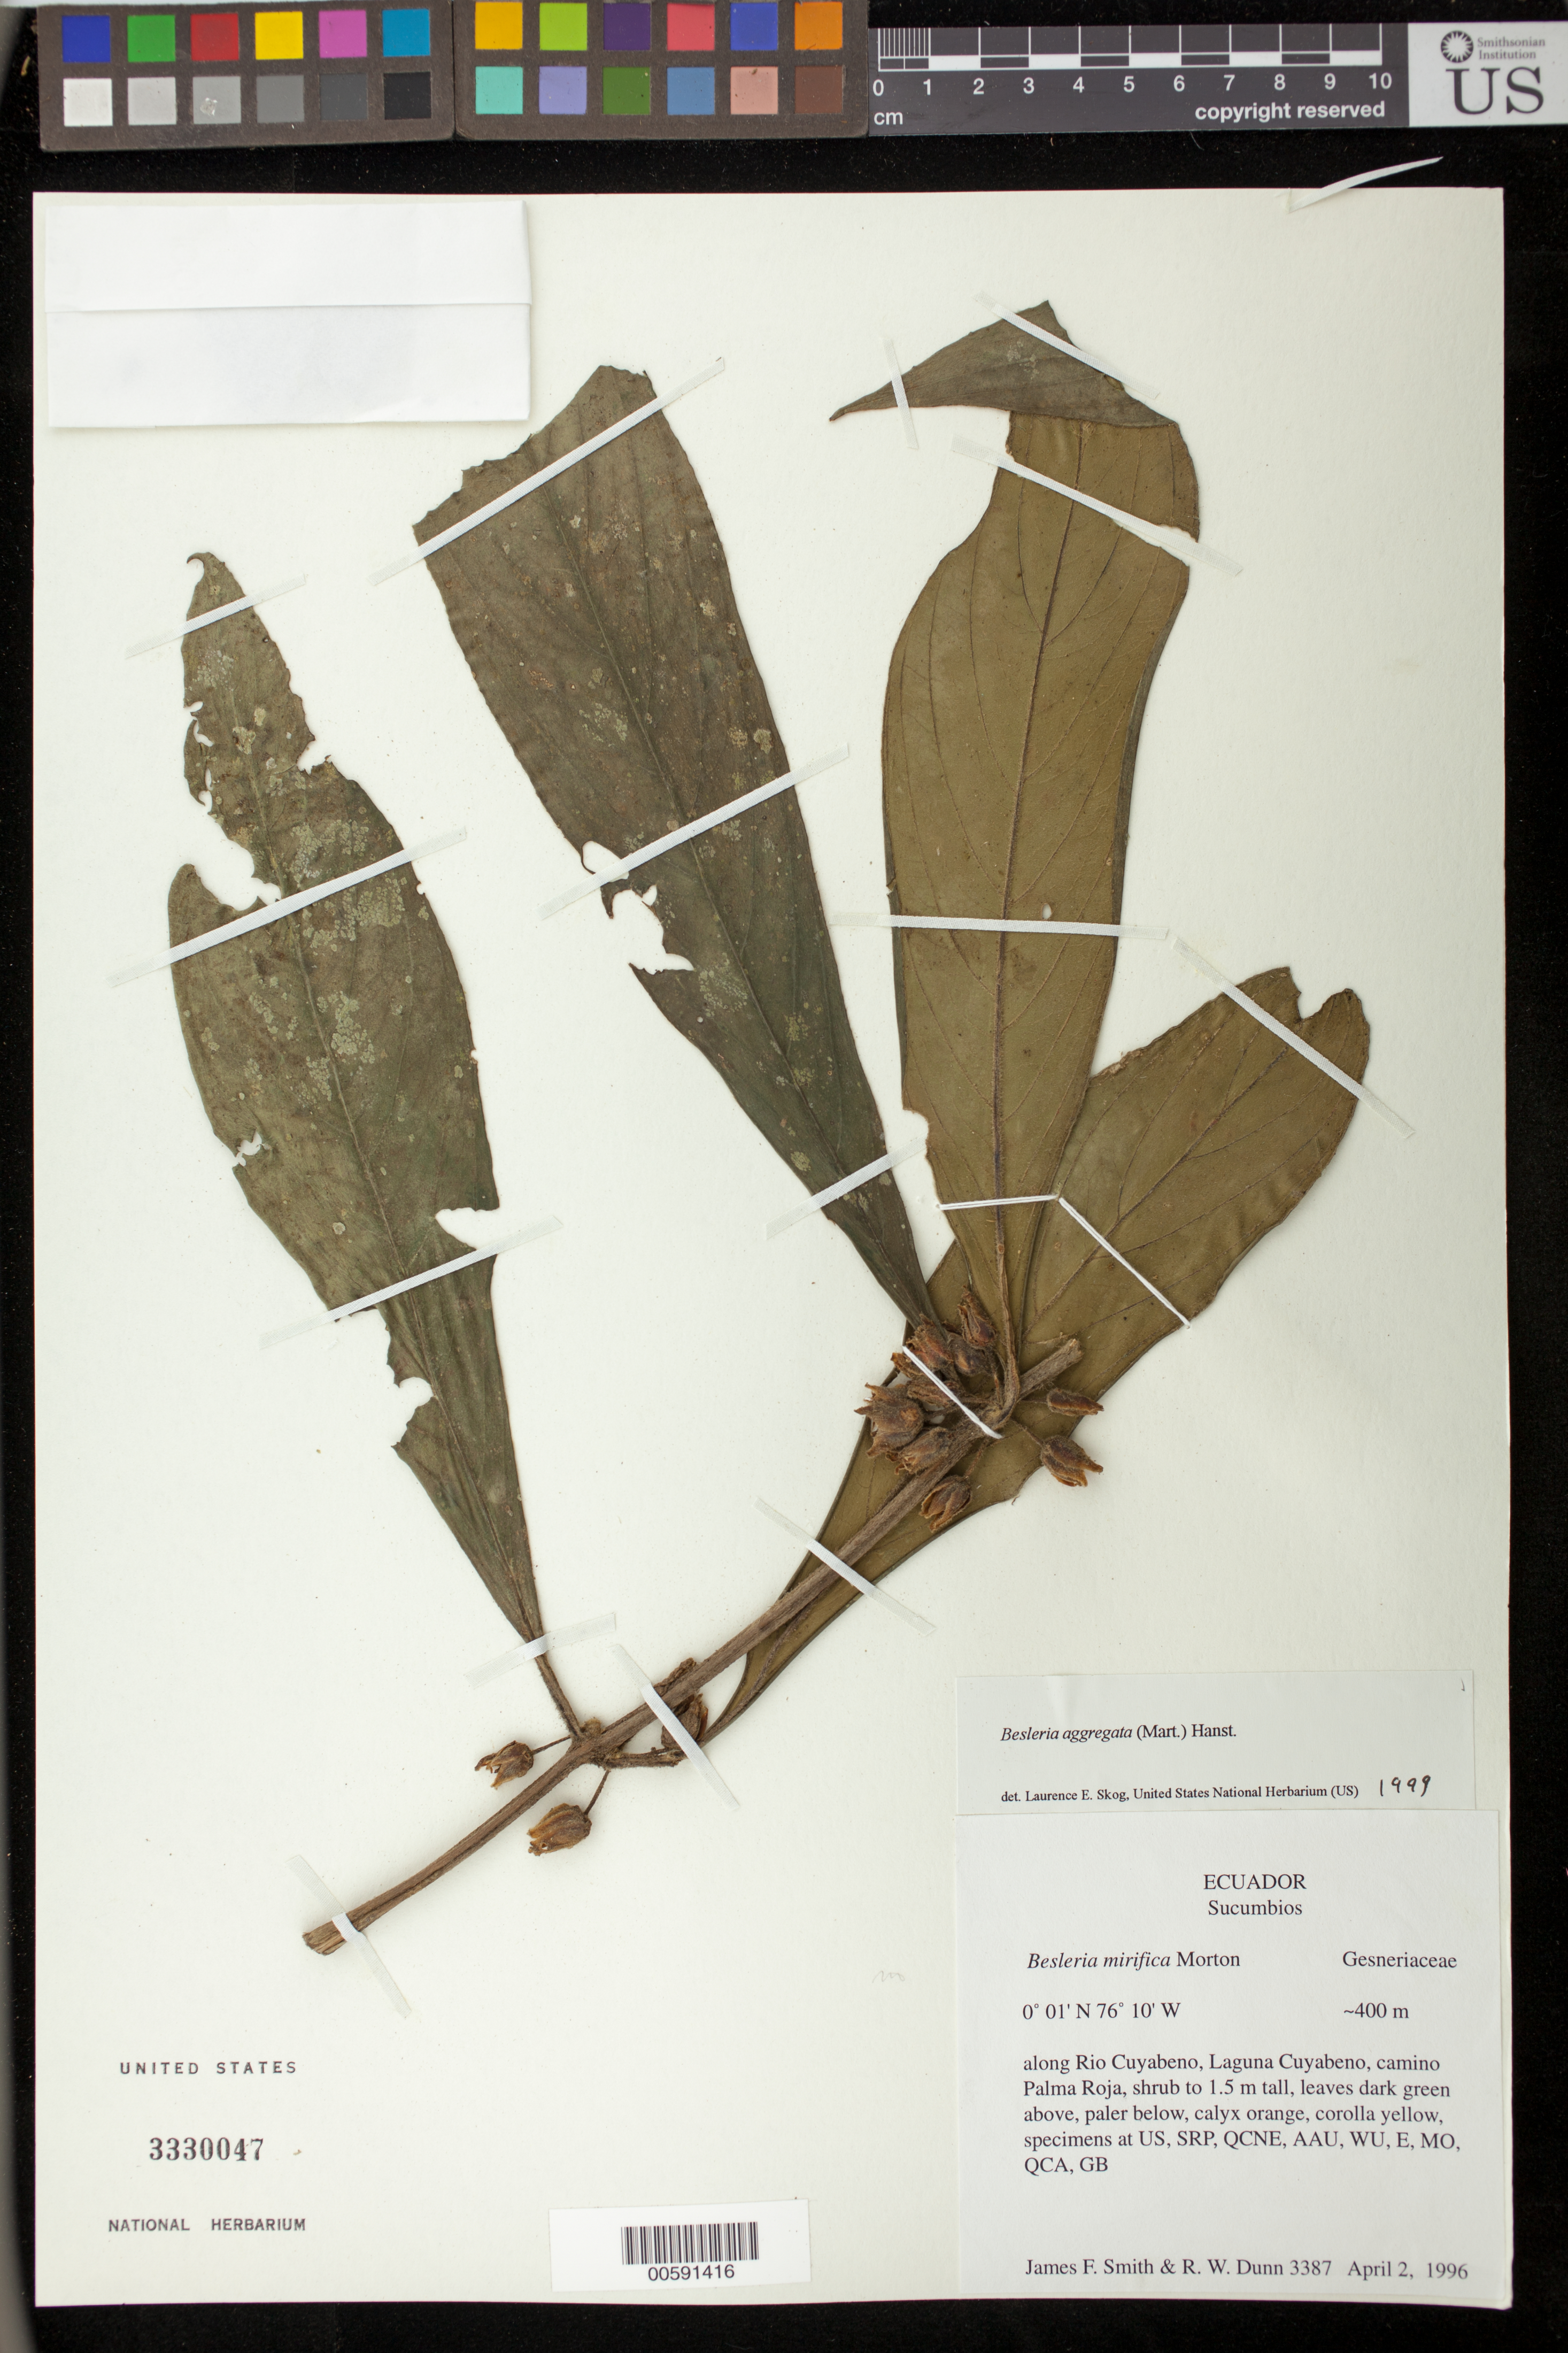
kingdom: Plantae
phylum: Tracheophyta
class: Magnoliopsida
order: Lamiales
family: Gesneriaceae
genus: Besleria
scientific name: Besleria aggregata var. aggregata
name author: (Mart.) Hanst.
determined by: Skog, Laurence E.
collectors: J. Smith & R. Dunn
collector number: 3387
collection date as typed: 02 Apr 1996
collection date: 1996-04-02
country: Ecuador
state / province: Sucumbíos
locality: Along Rio Cuyabeno, Laguna Cuyabeno, camino Palma Roja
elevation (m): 400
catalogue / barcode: US 3330047